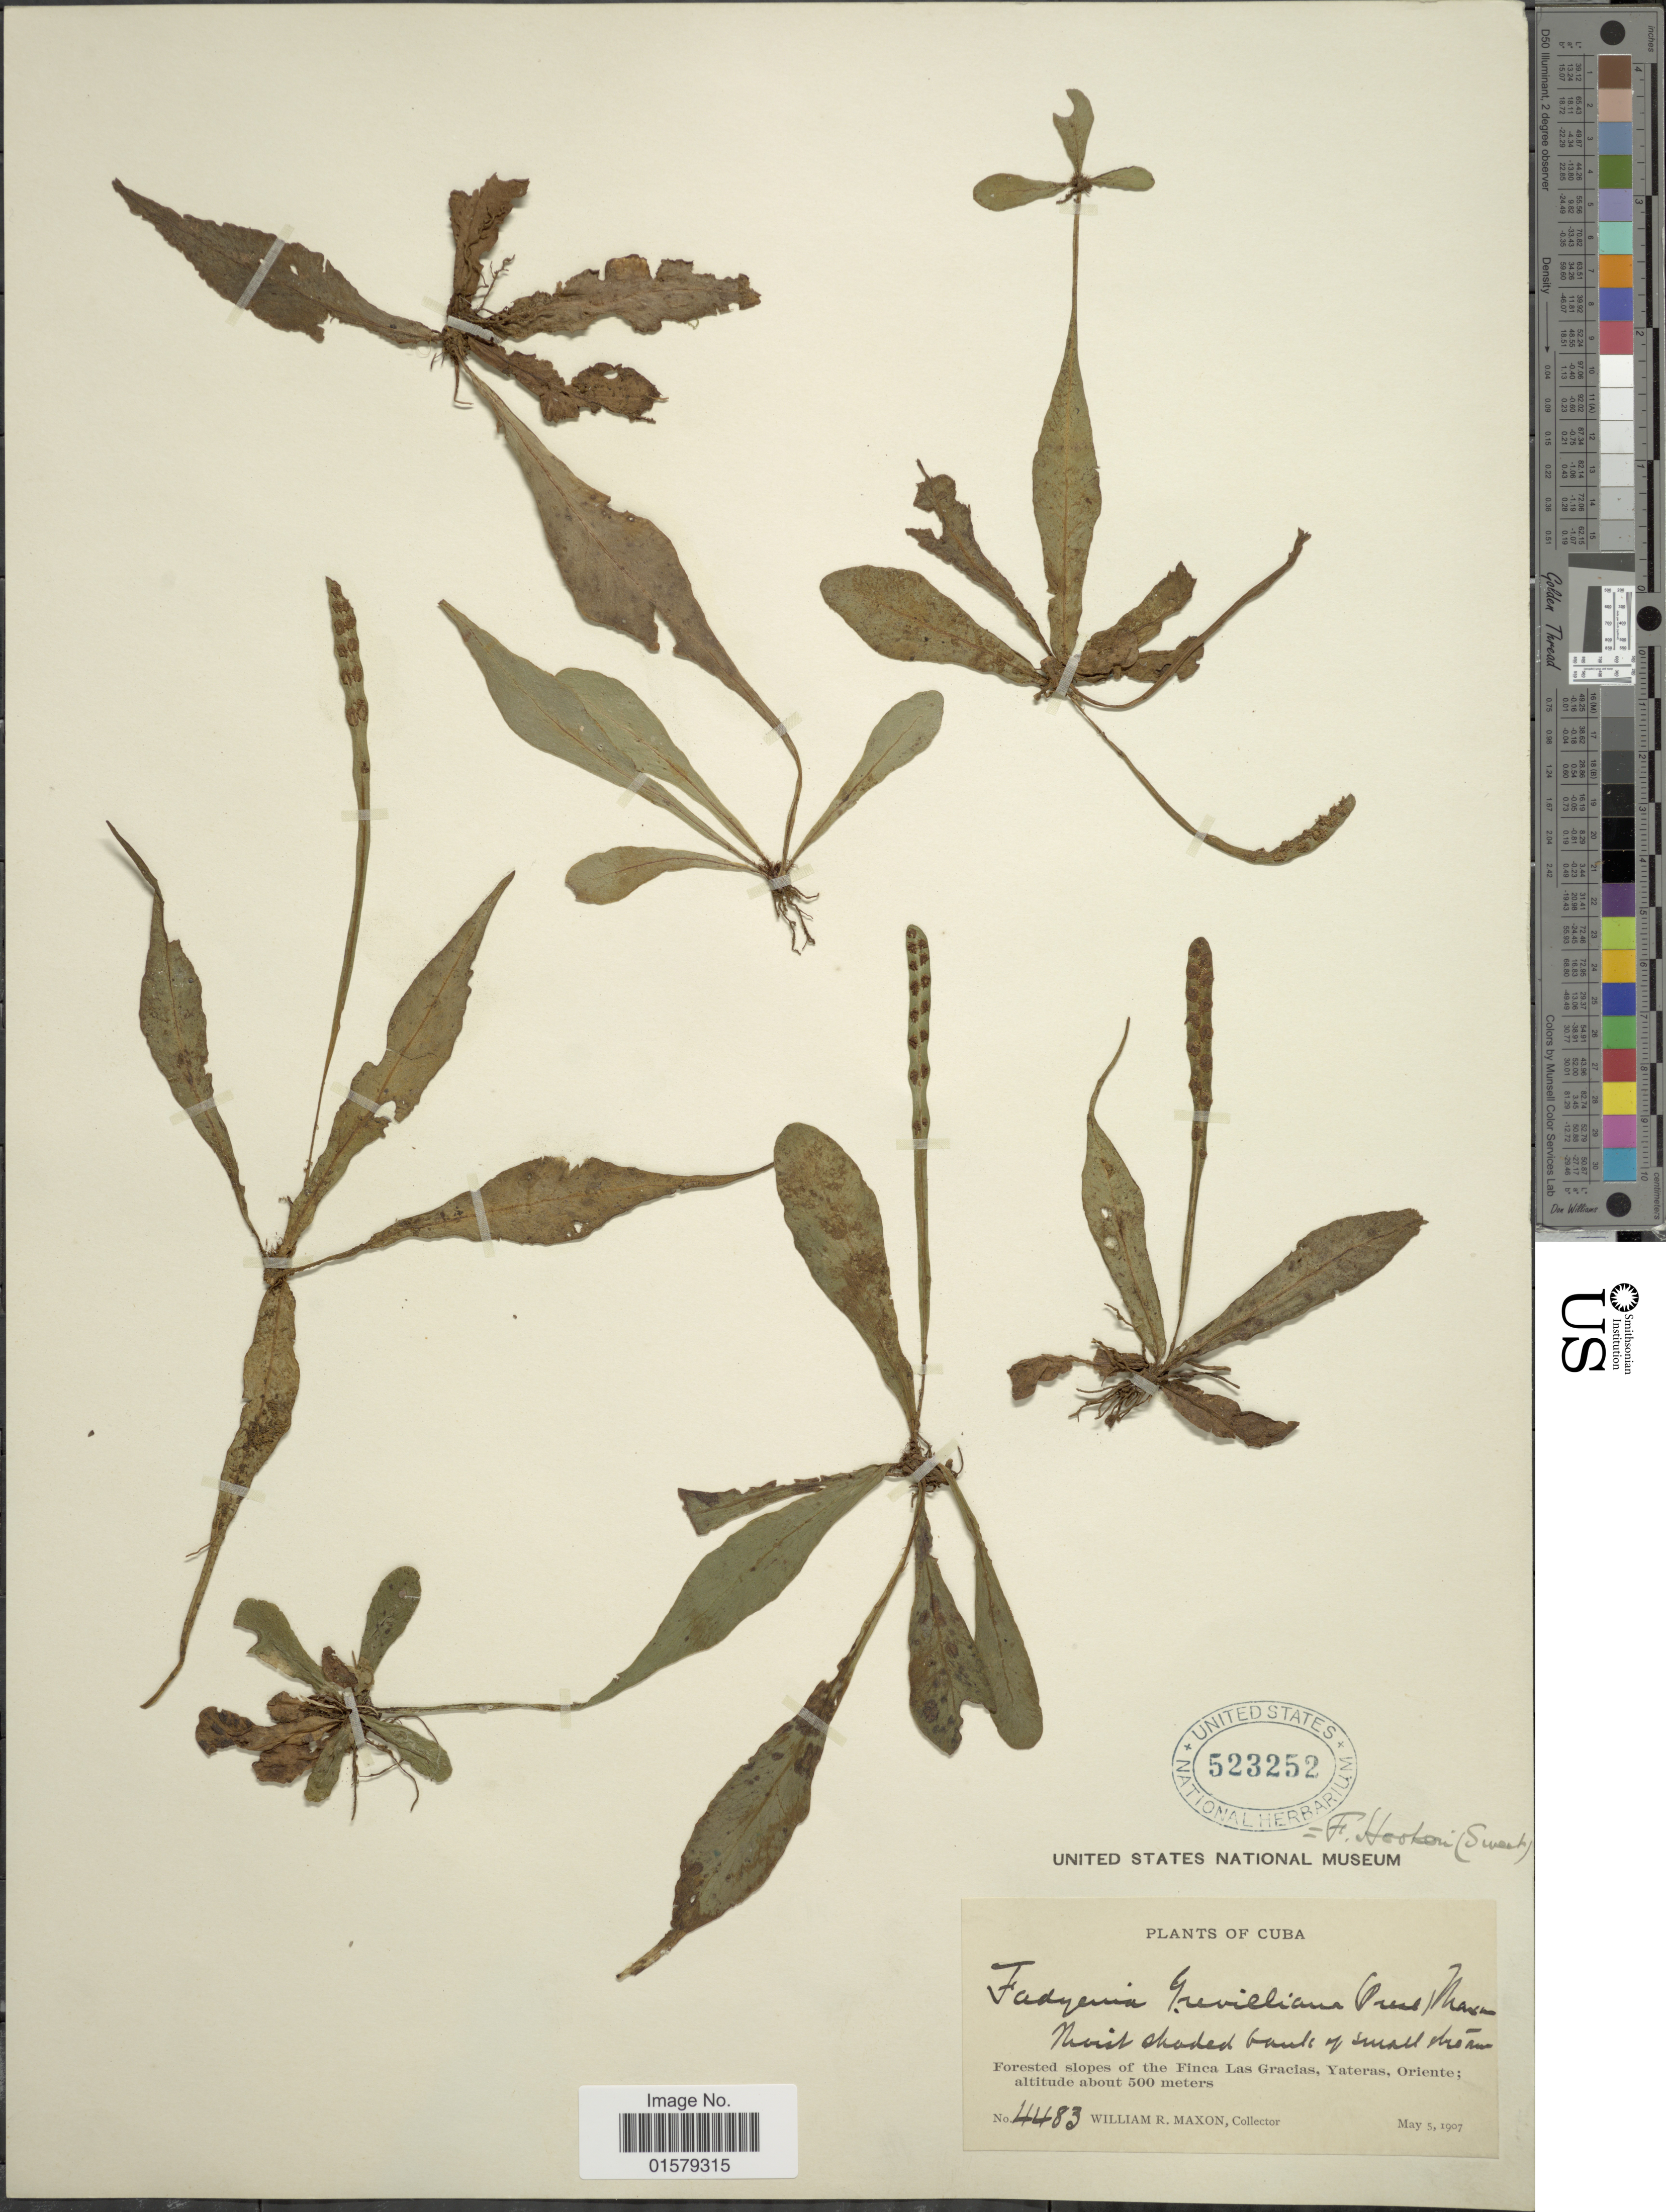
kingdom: Plantae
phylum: Tracheophyta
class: Polypodiopsida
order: Polypodiales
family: Tectariaceae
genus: Tectaria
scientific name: Tectaria hookeri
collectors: W. R. Maxon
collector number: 4483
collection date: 1907-05-05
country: Cuba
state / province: Oriente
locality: Forested slopes of the Finca Las Gracias, Yateras.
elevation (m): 500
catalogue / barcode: US 523252